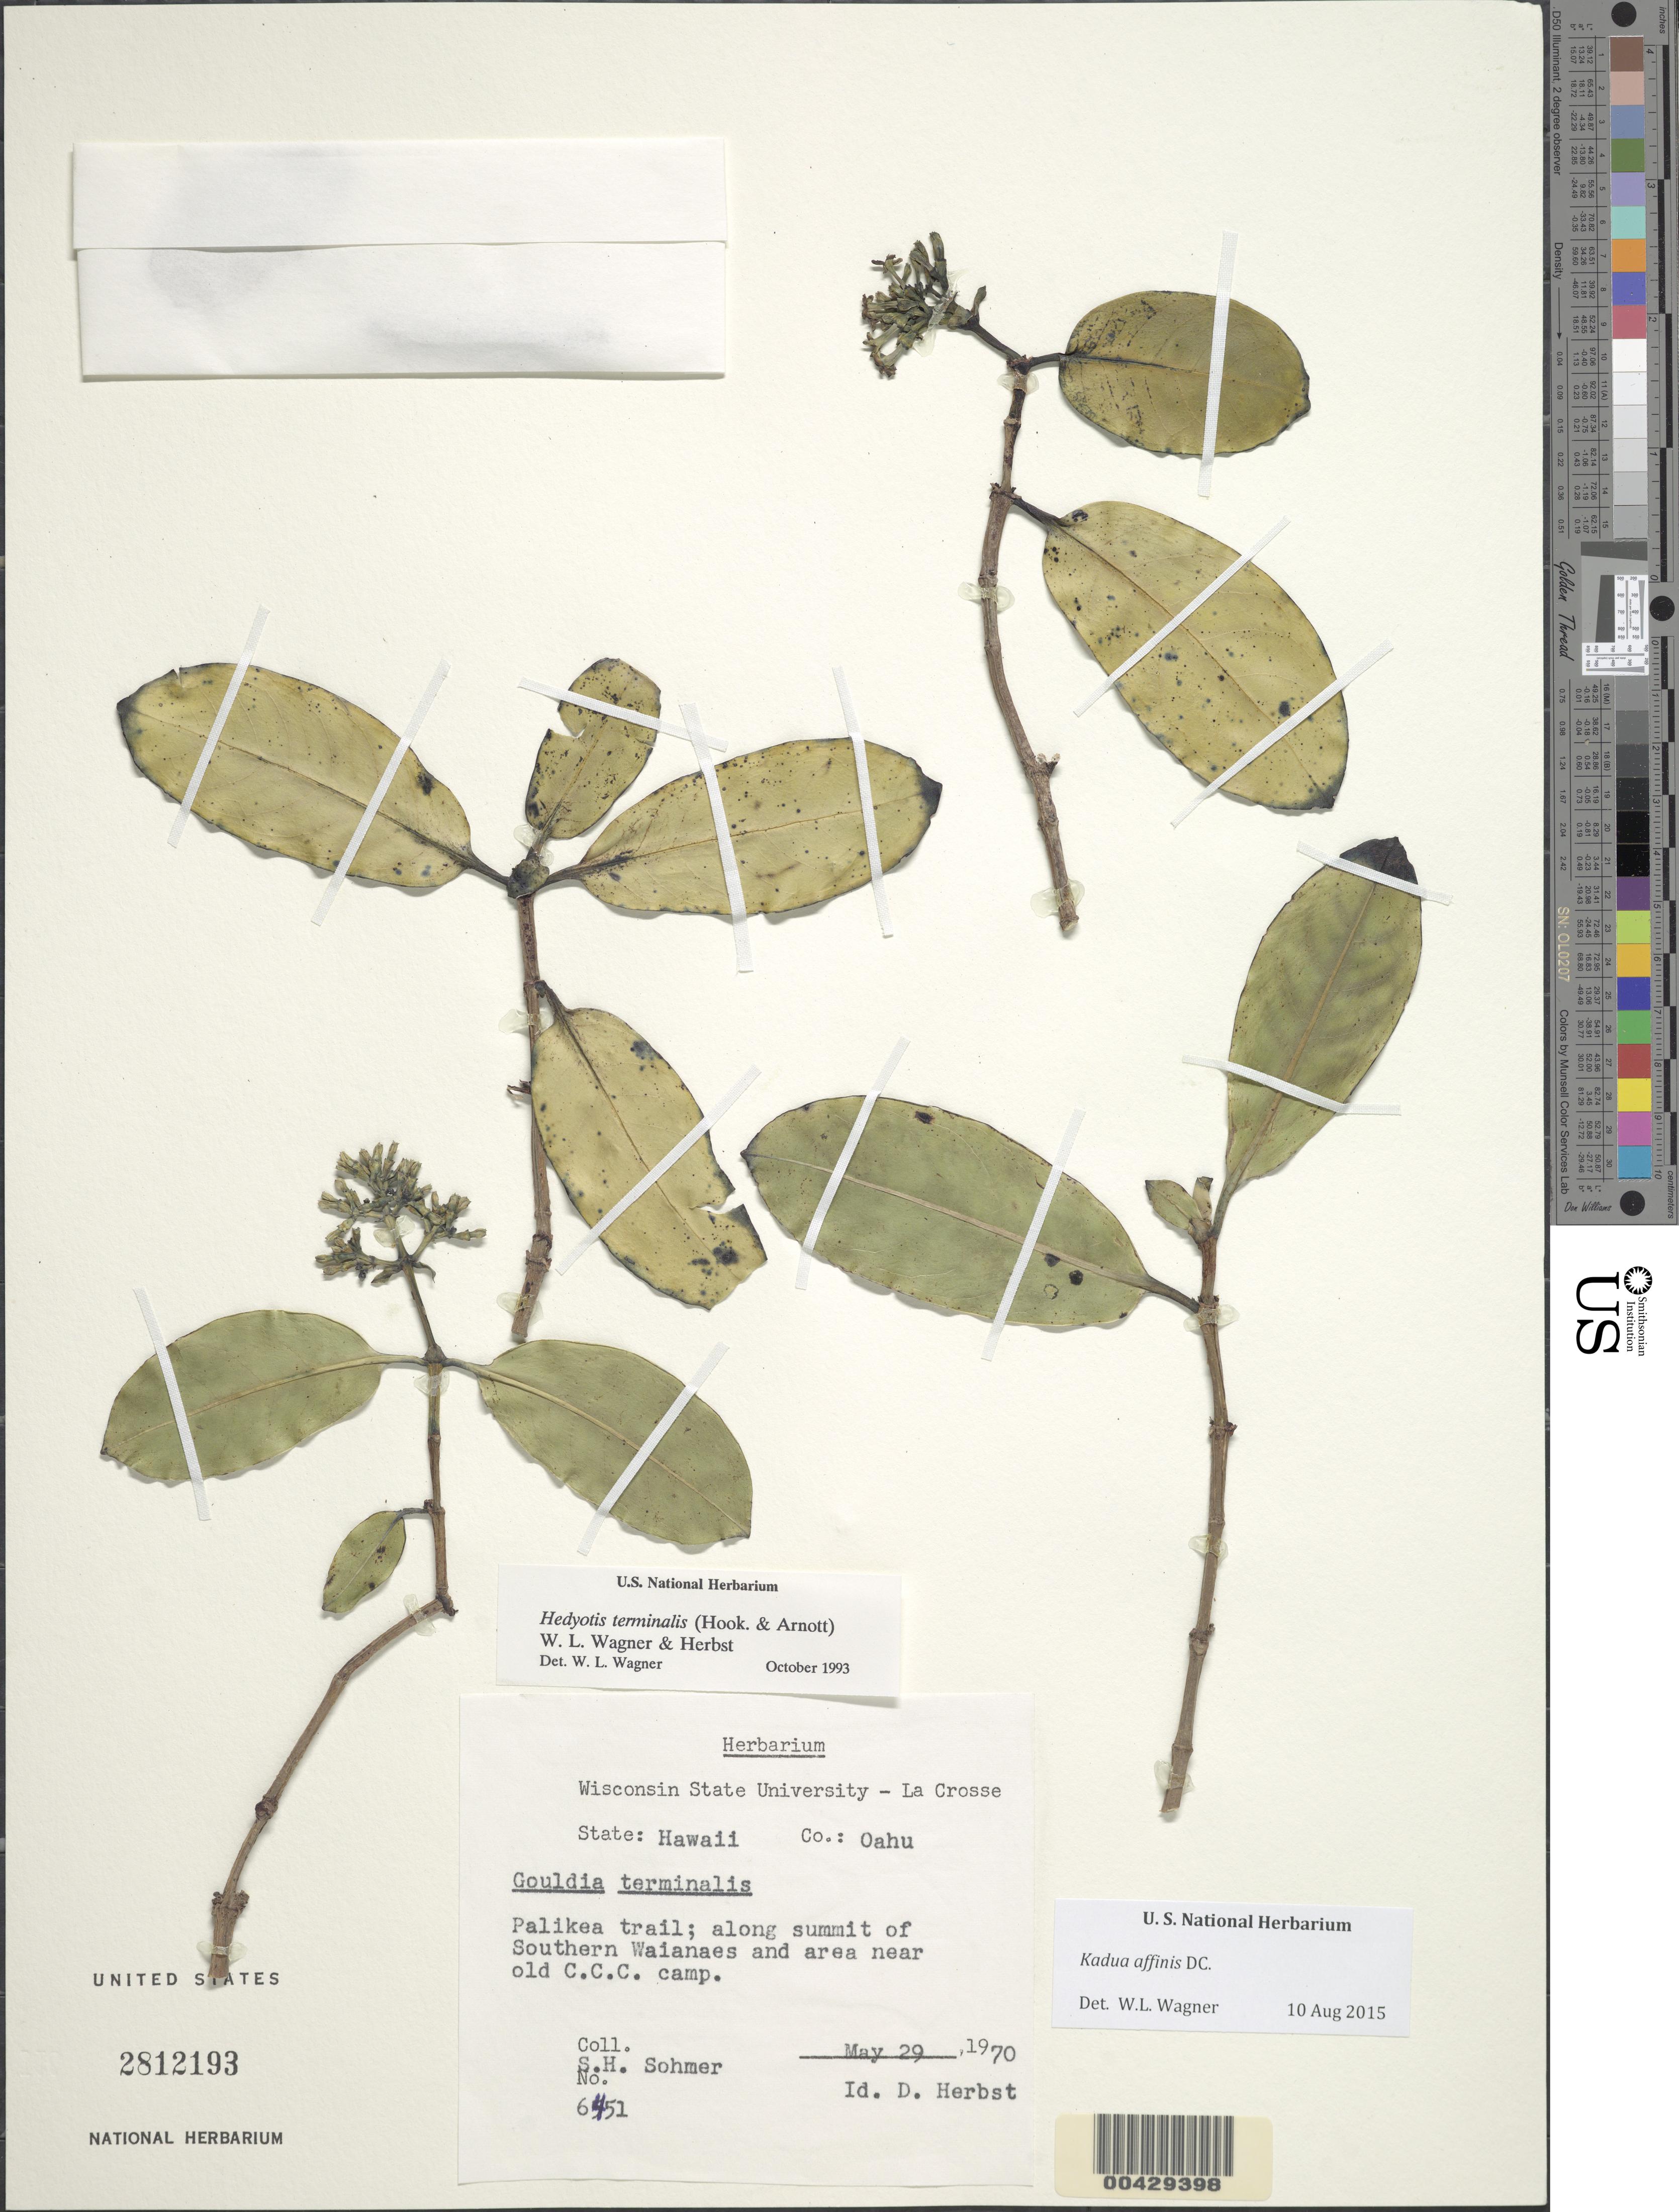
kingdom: Plantae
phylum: Tracheophyta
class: Magnoliopsida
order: Gentianales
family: Rubiaceae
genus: Kadua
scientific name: Kadua affinis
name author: DC.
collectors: S. H. Sohmer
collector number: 6451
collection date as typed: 29 May 1970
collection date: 1970-05-29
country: United States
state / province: Hawaii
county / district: Honolulu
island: Oahu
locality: Palikea Trail; along summit of Southern Waianaes and area near old C.C.C. camp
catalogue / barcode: US 2812193